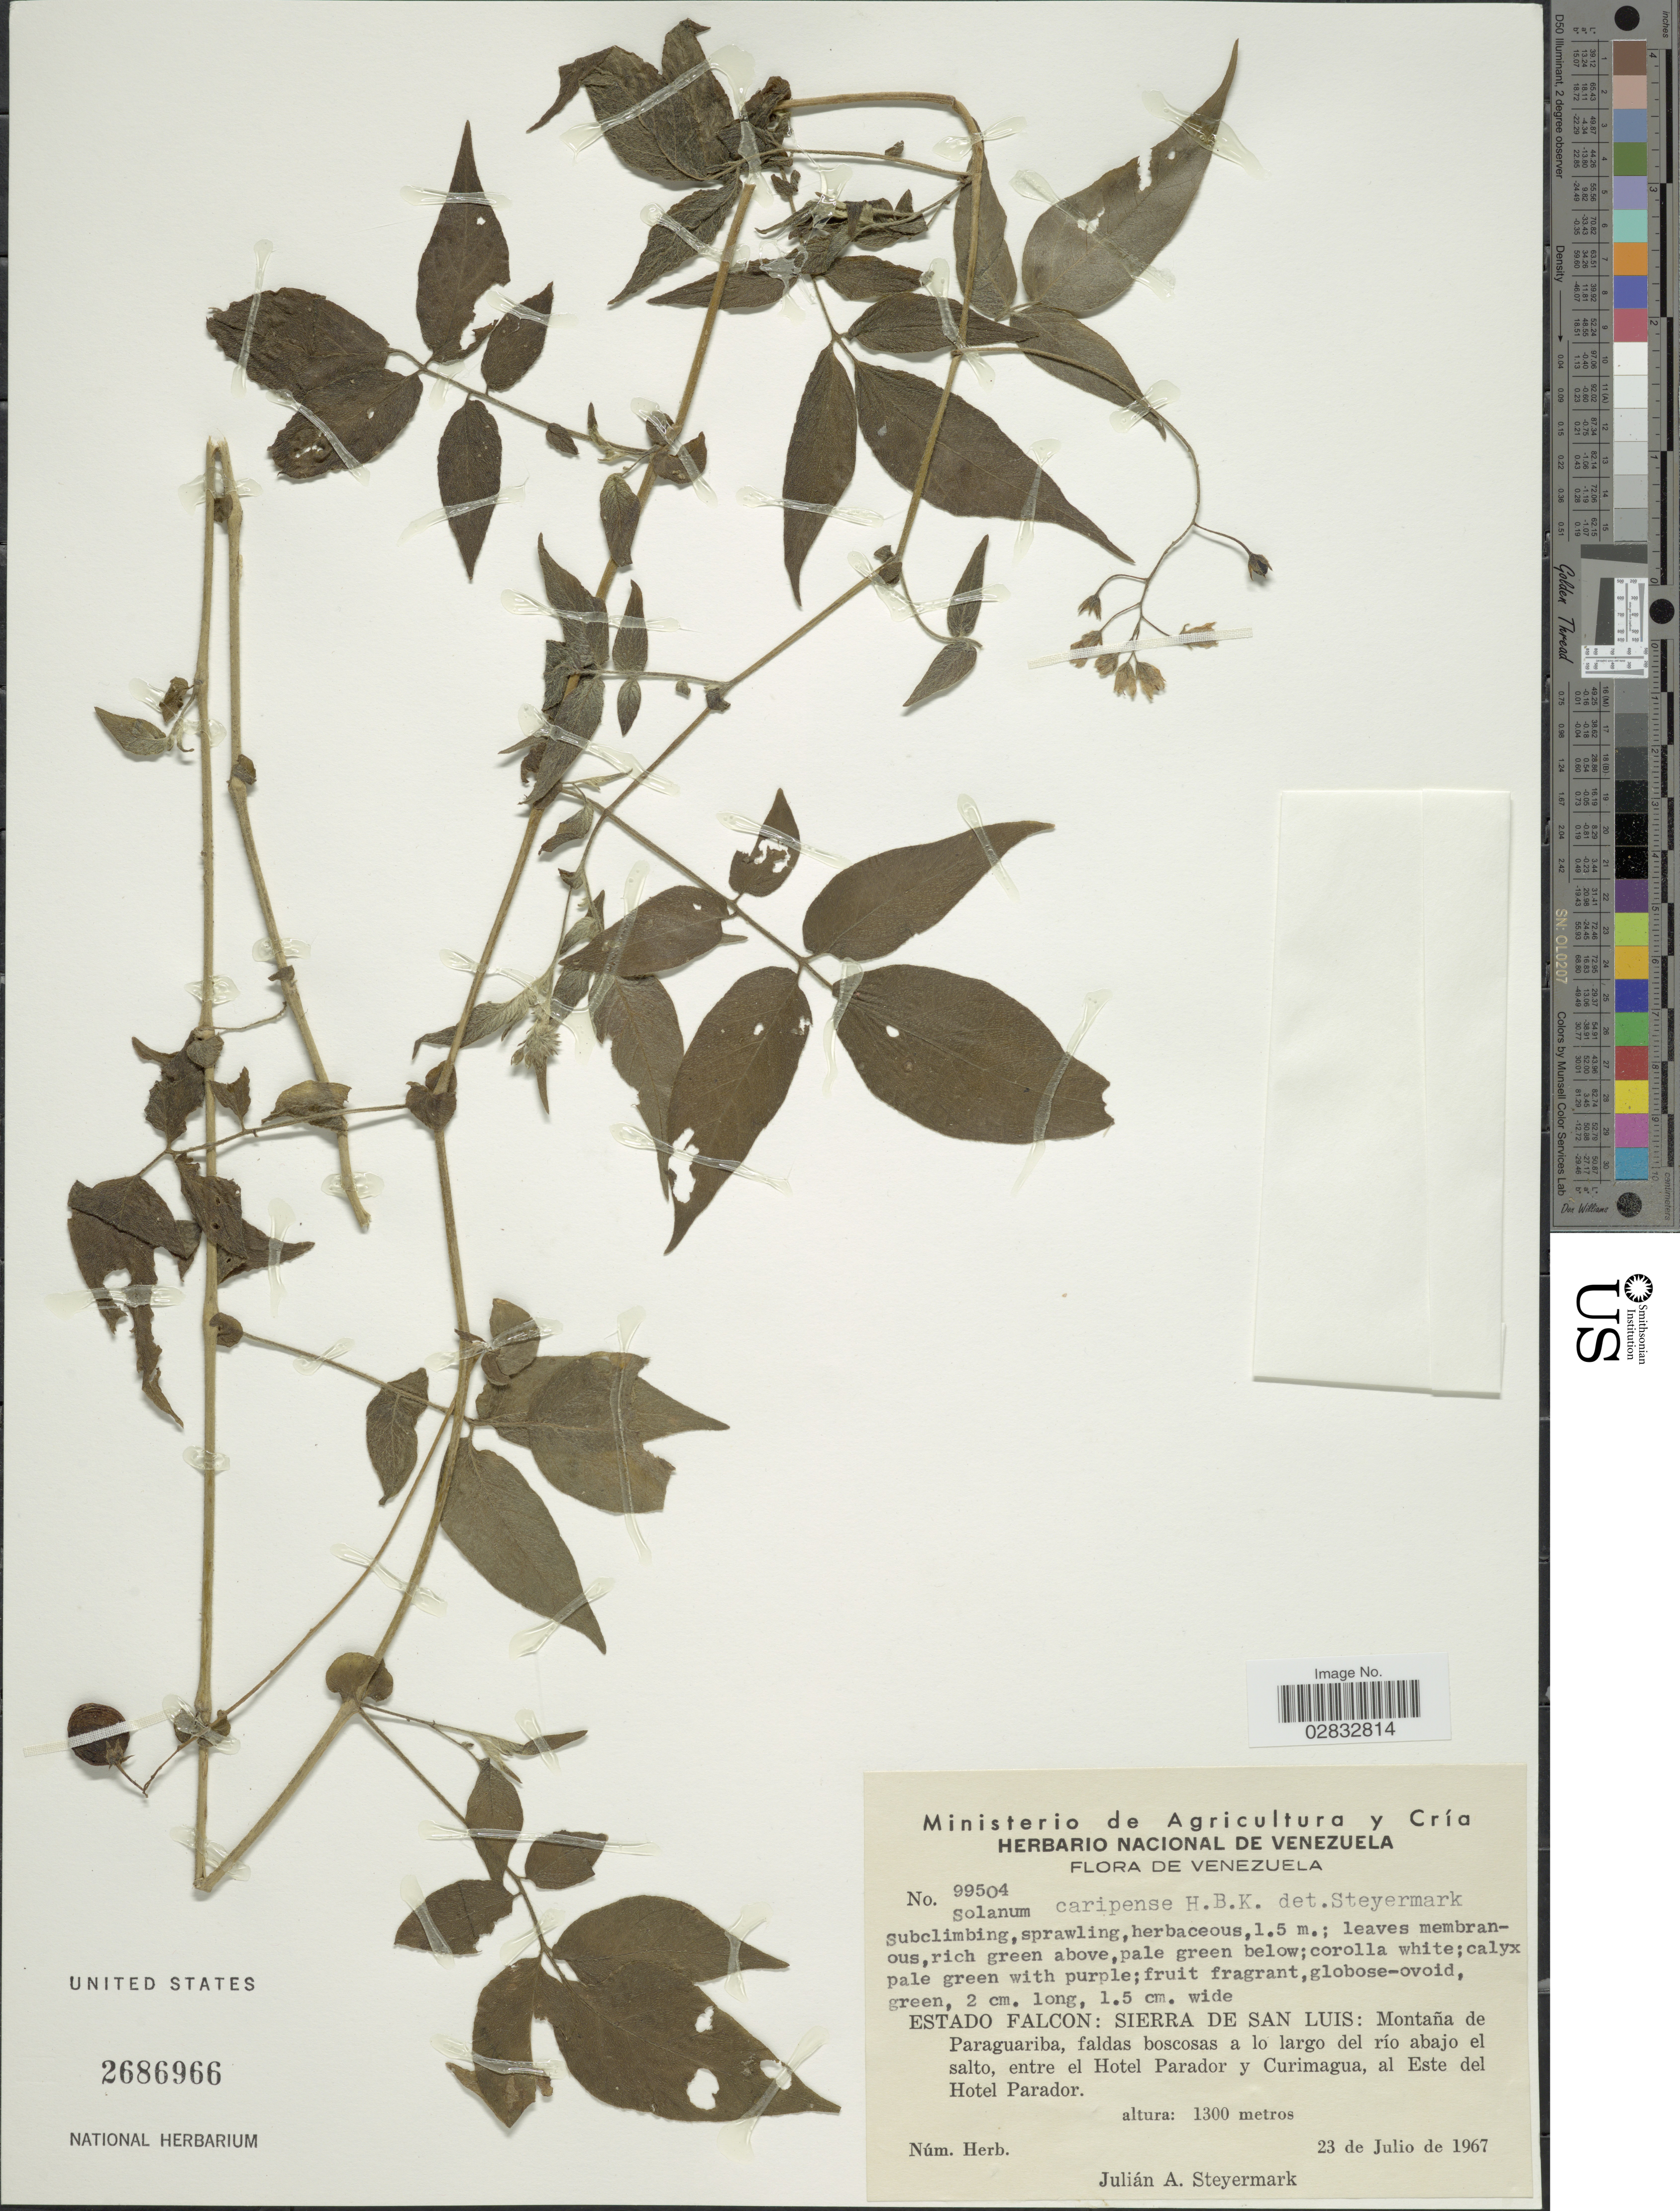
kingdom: Plantae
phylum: Tracheophyta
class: Magnoliopsida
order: Solanales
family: Solanaceae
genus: Solanum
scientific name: Solanum caripense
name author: Humb. & Bonpl. ex Dunal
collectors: J. Steyermark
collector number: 99504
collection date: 1967-07-23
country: Venezuela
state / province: Falcón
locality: Sierra de San Luis: Montaña de Paraguariba, faldas, boscosas a lo largo del río abajo el salto, entre el Hotel Parador y Curimagua, al Este del Hotel Parador.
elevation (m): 1300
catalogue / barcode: US 2686966